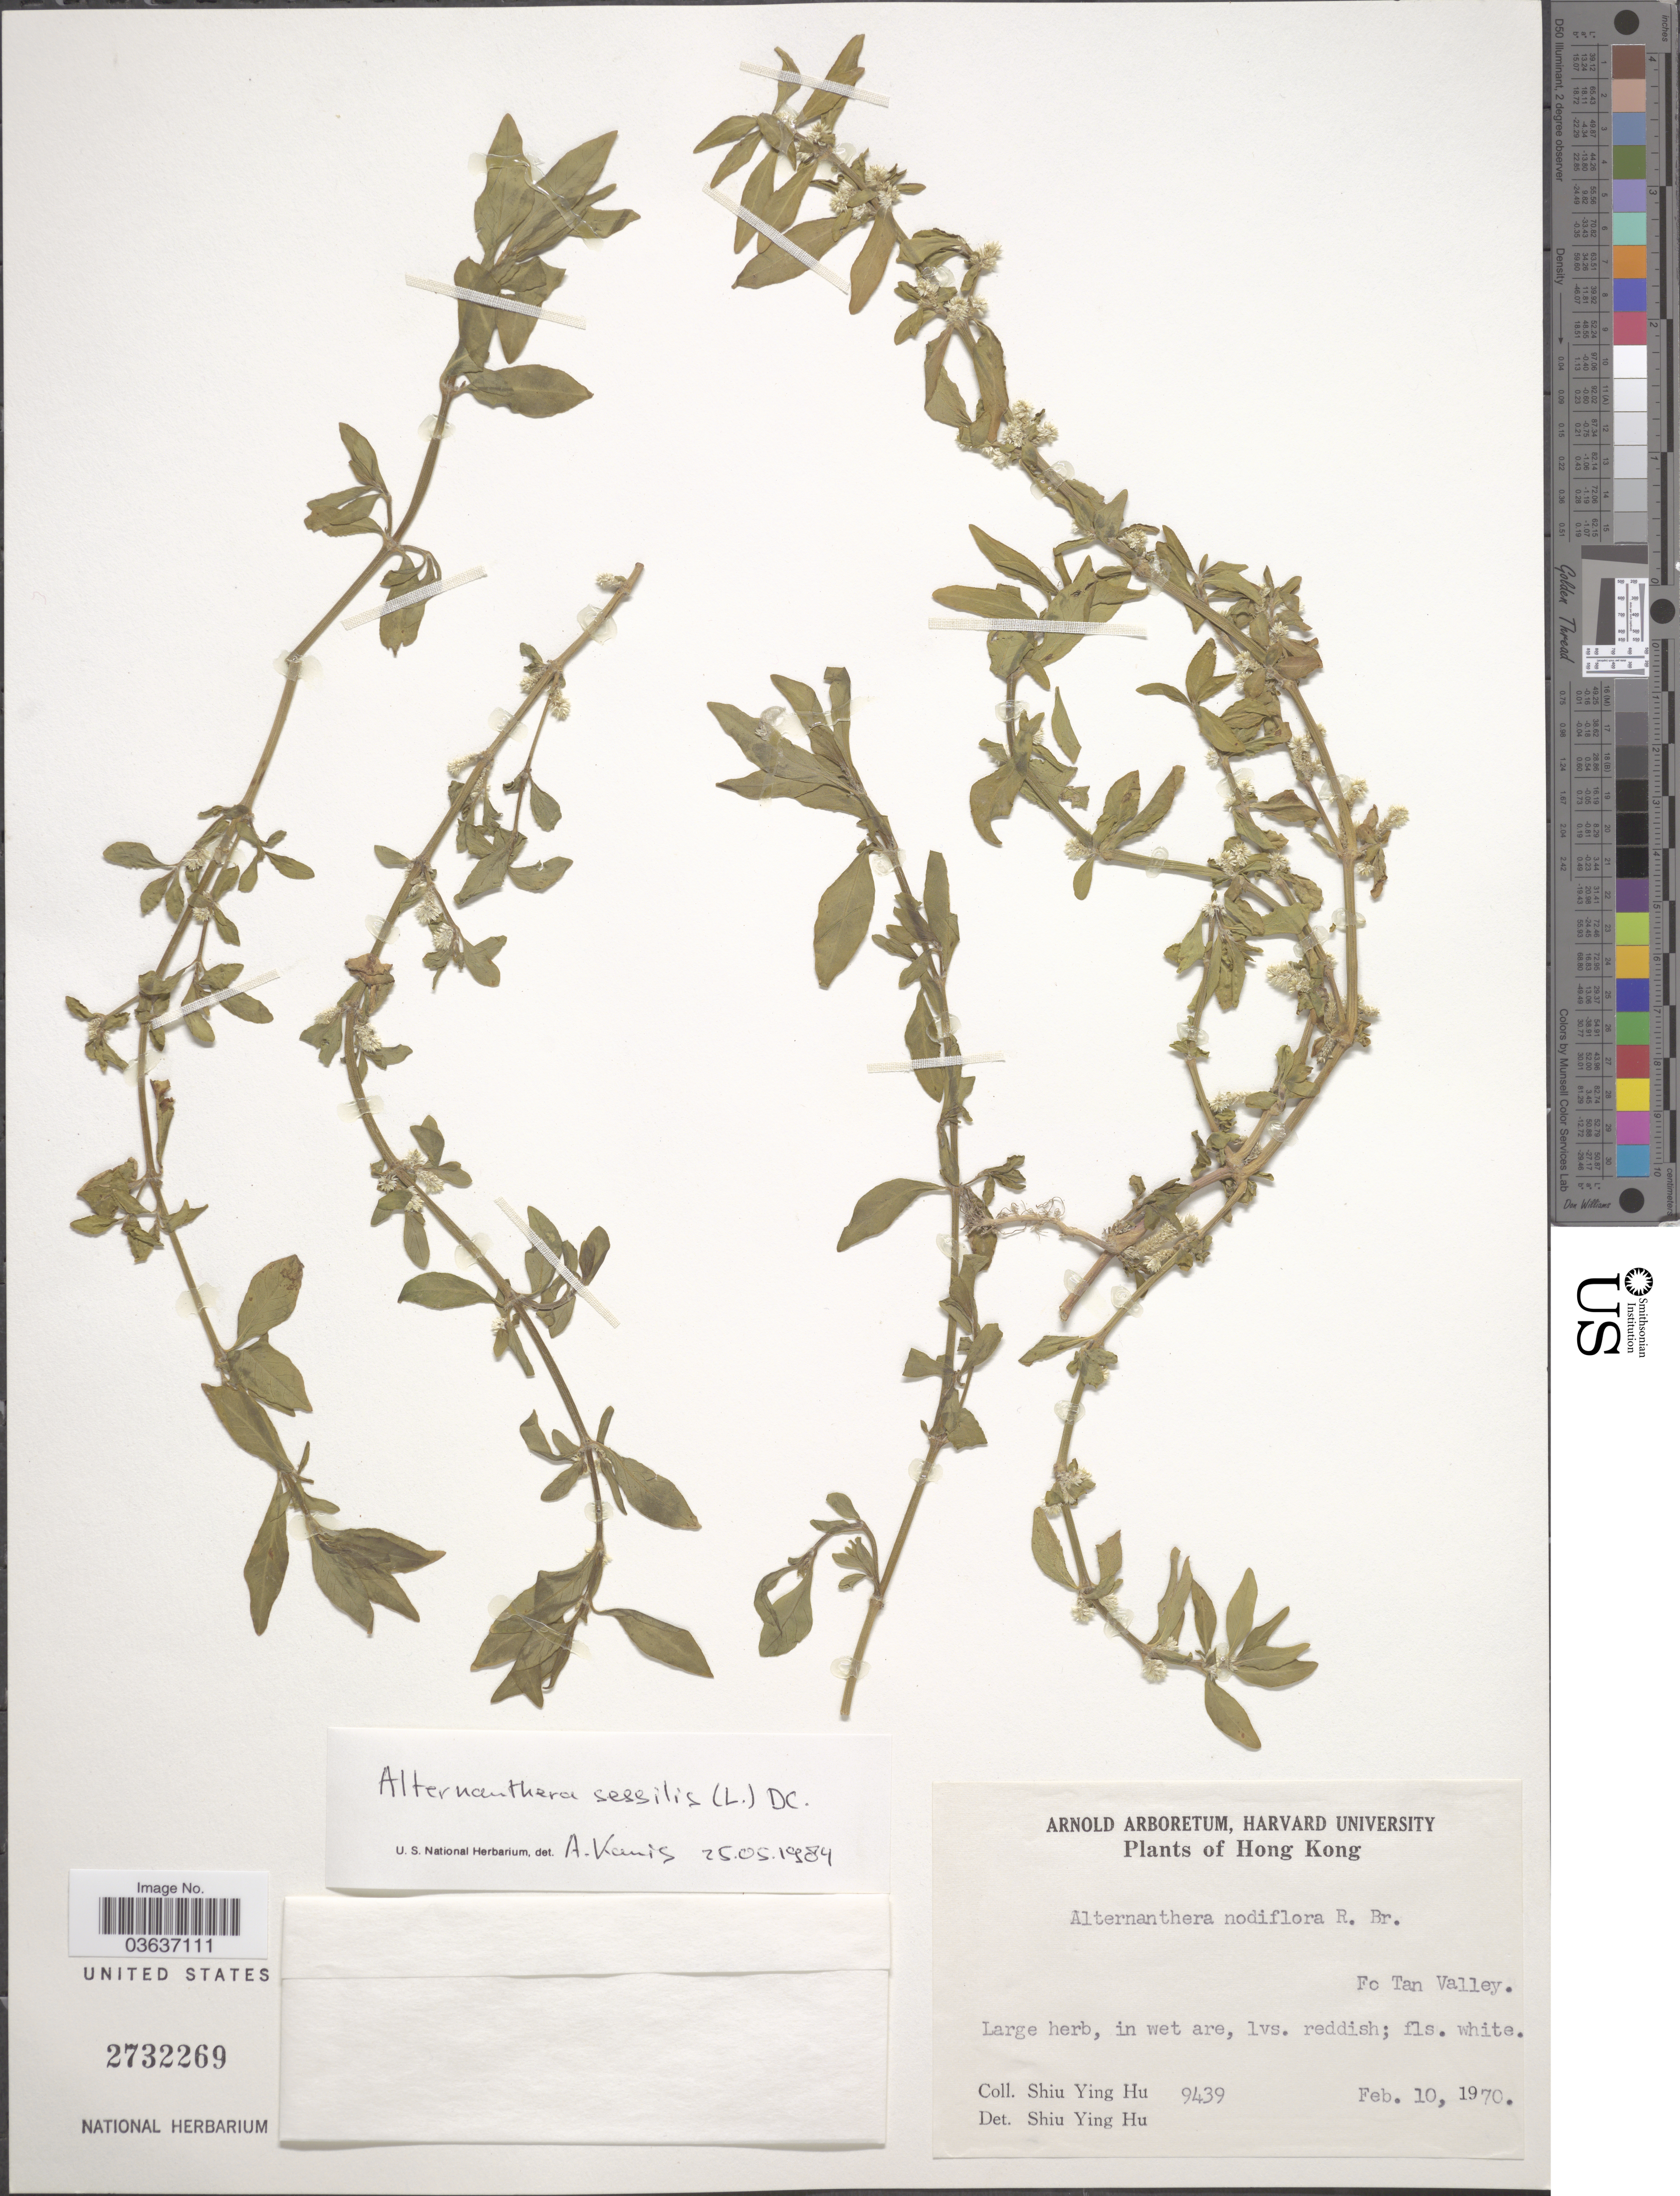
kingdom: Plantae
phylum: Tracheophyta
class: Magnoliopsida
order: Caryophyllales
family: Amaranthaceae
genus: Alternanthera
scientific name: Alternanthera sessilis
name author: (L.) DC.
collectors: S. Y. Hu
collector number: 9439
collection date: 1970-02-10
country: China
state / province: Hong Kong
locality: Fo Tan Valley.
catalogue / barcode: US 2732269